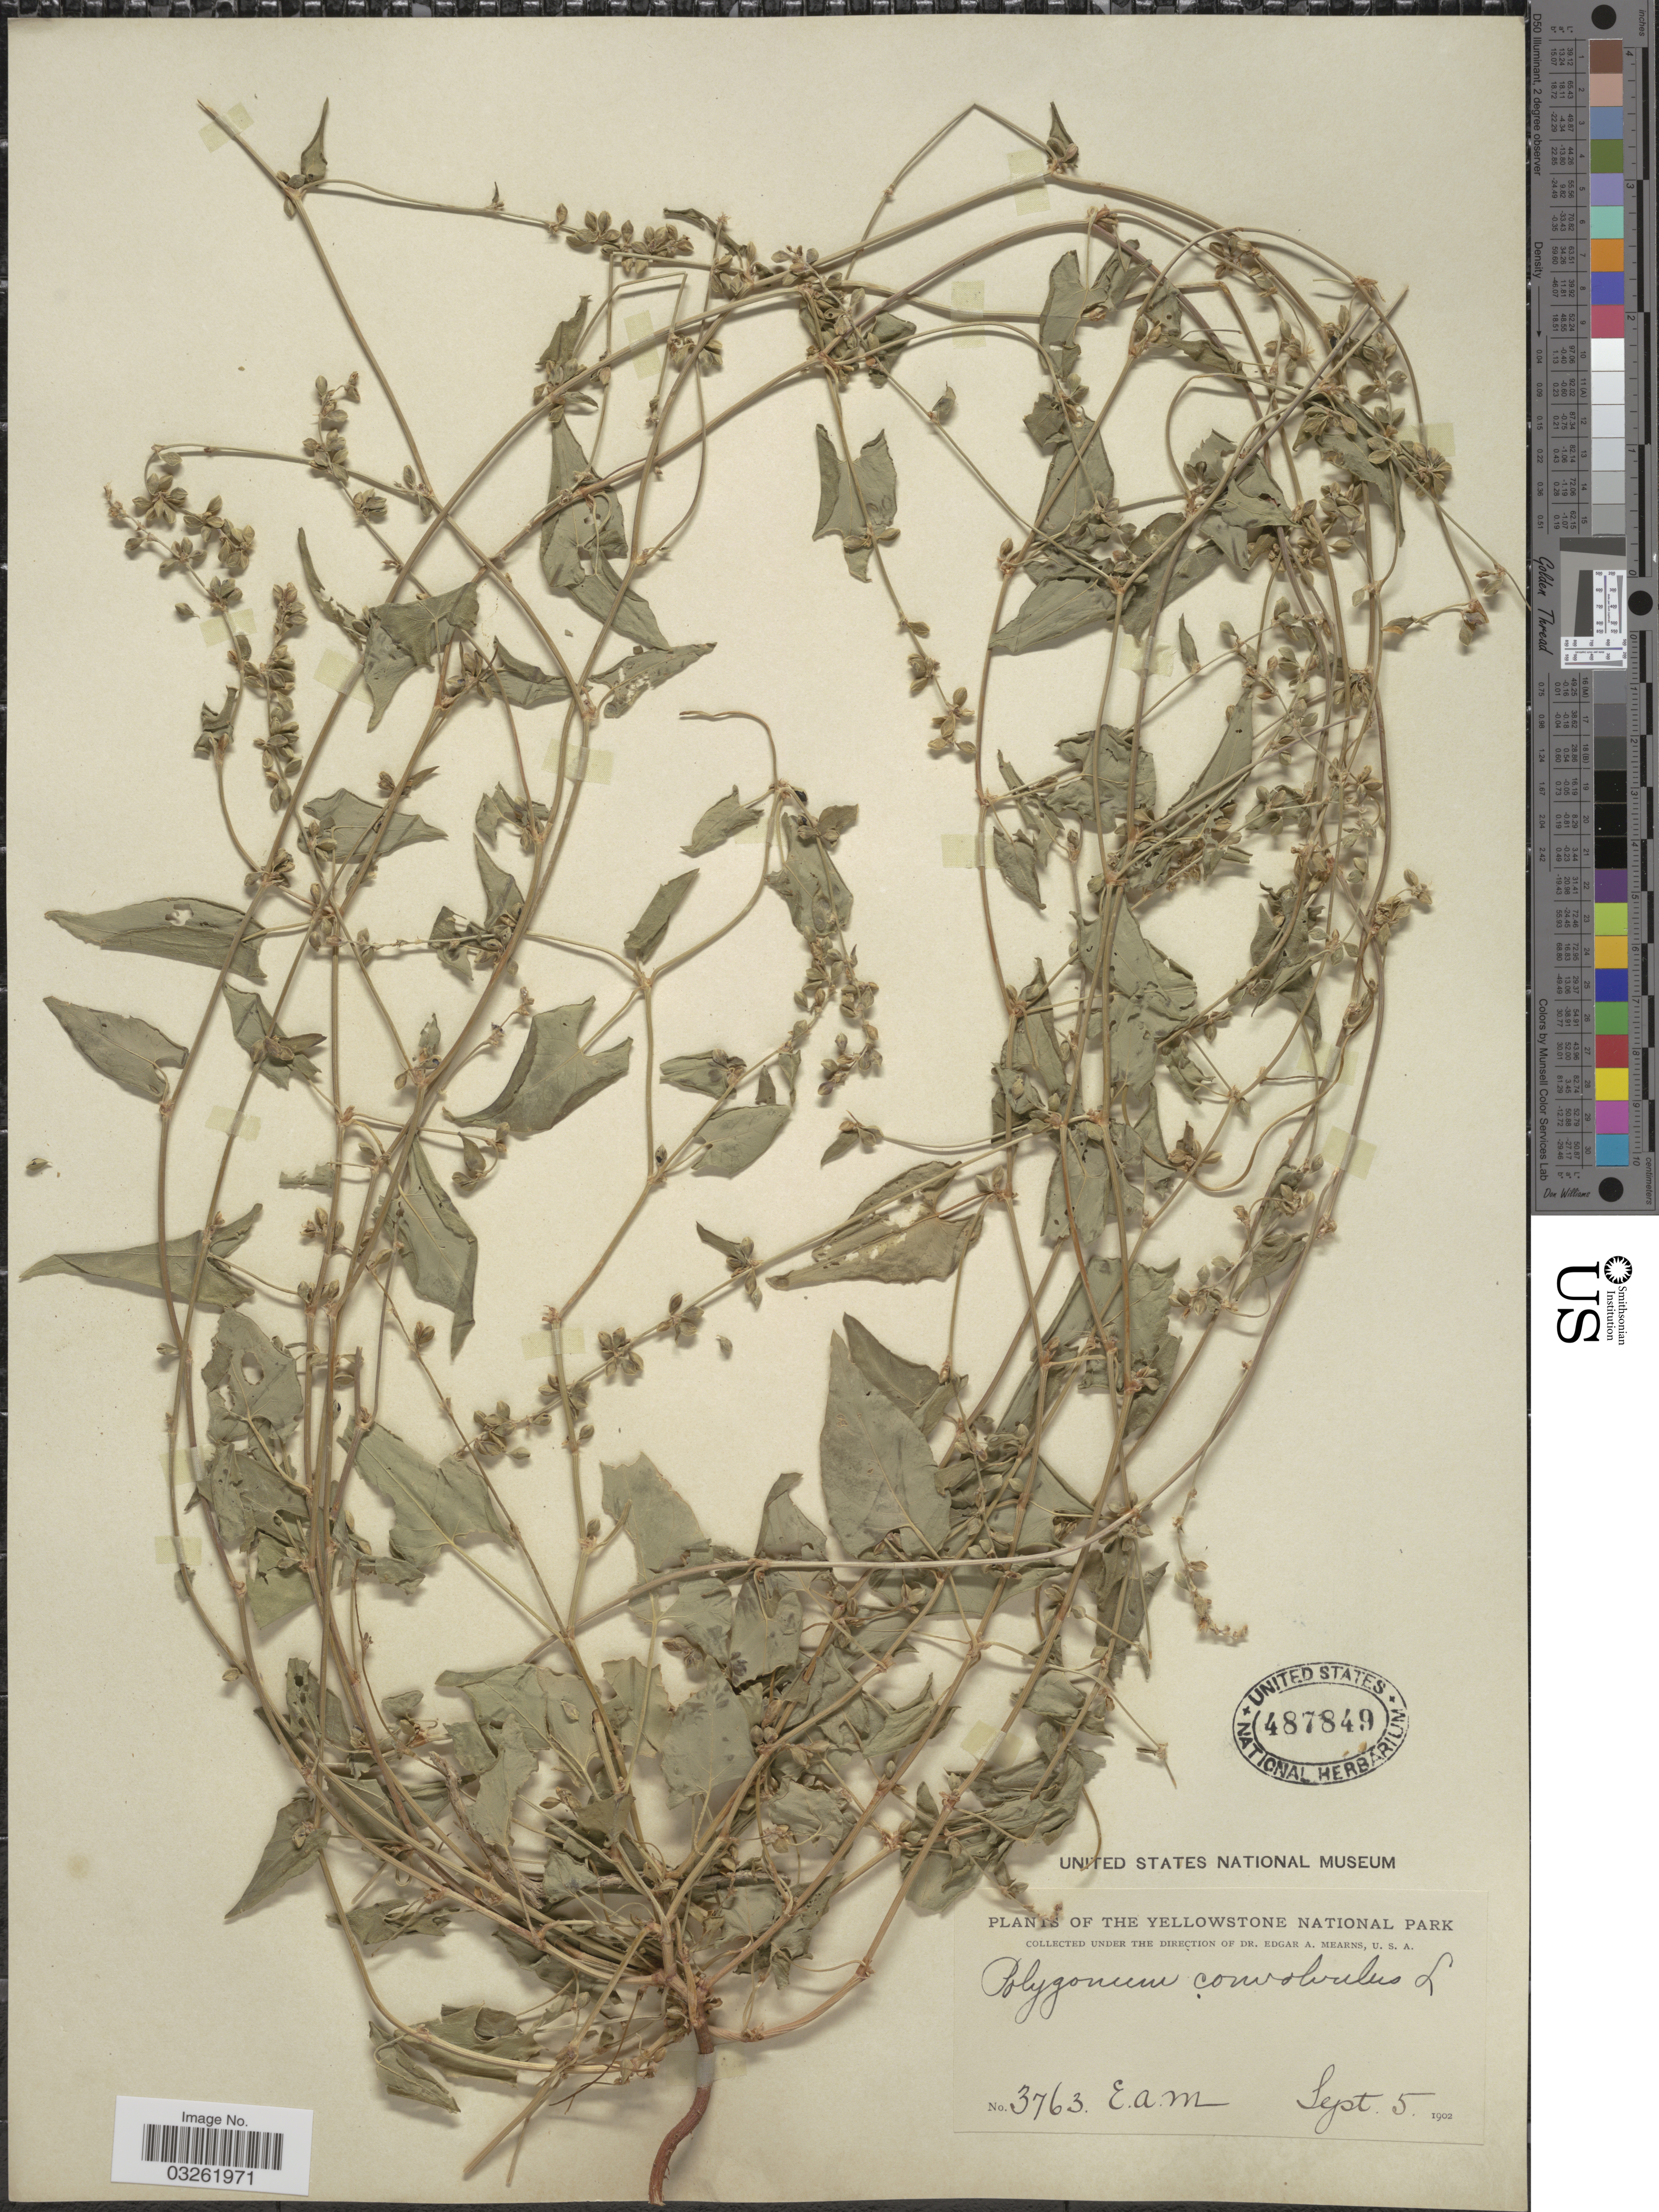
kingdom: Plantae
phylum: Tracheophyta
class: Magnoliopsida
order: Caryophyllales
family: Polygonaceae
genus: Fallopia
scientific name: Fallopia convolvulus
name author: (L.) Á. Löve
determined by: Strong, M. T., (US), Smithsonian Institution - National Museum of Natural History (UNITED STATES)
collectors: E. A. Mearns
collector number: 3763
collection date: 1902-09-05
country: United States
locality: Yellowstone National Park.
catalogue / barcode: US 487849